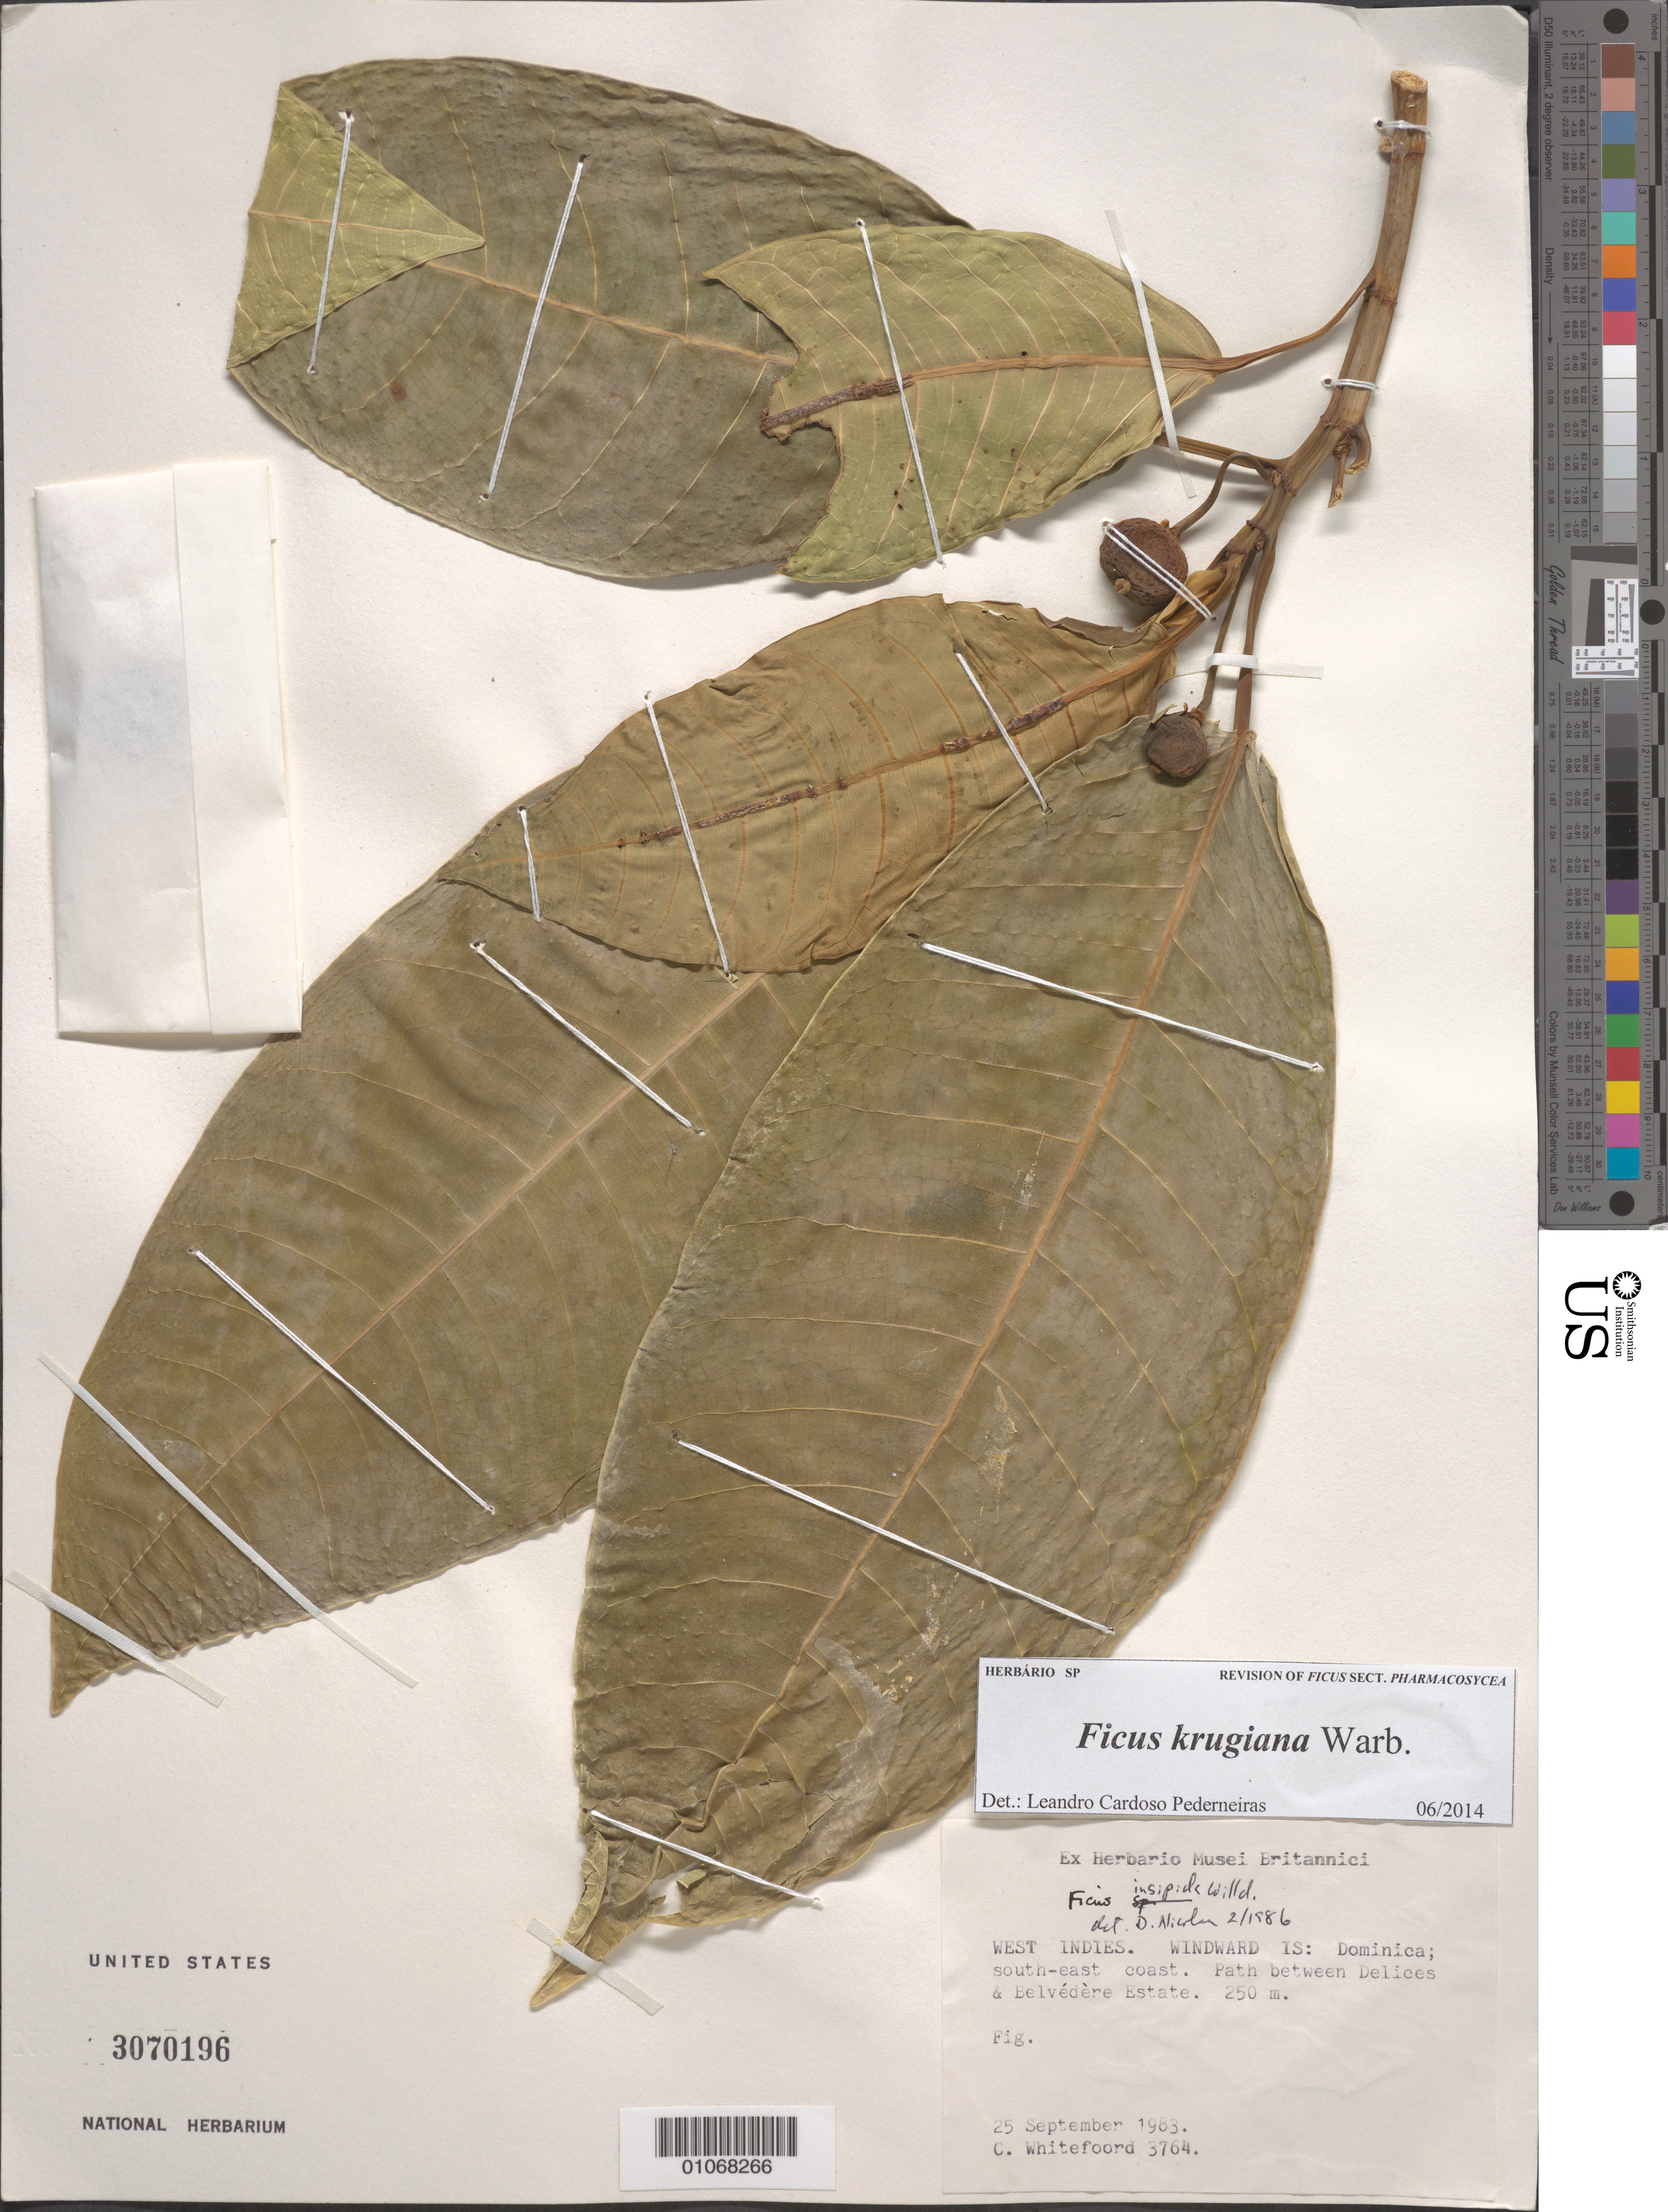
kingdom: Plantae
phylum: Tracheophyta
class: Magnoliopsida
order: Rosales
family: Moraceae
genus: Ficus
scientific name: Ficus krugiana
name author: Warb. in Urb.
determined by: Cardoso Pederneiras, L.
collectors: C. Whitefoord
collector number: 3764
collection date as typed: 25 Sep 1983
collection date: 1983-09-25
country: Dominica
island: Dominica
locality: Windward Is. Southeast coast. Path between Delices and Belvedere Estate.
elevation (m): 250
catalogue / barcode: US 3070196